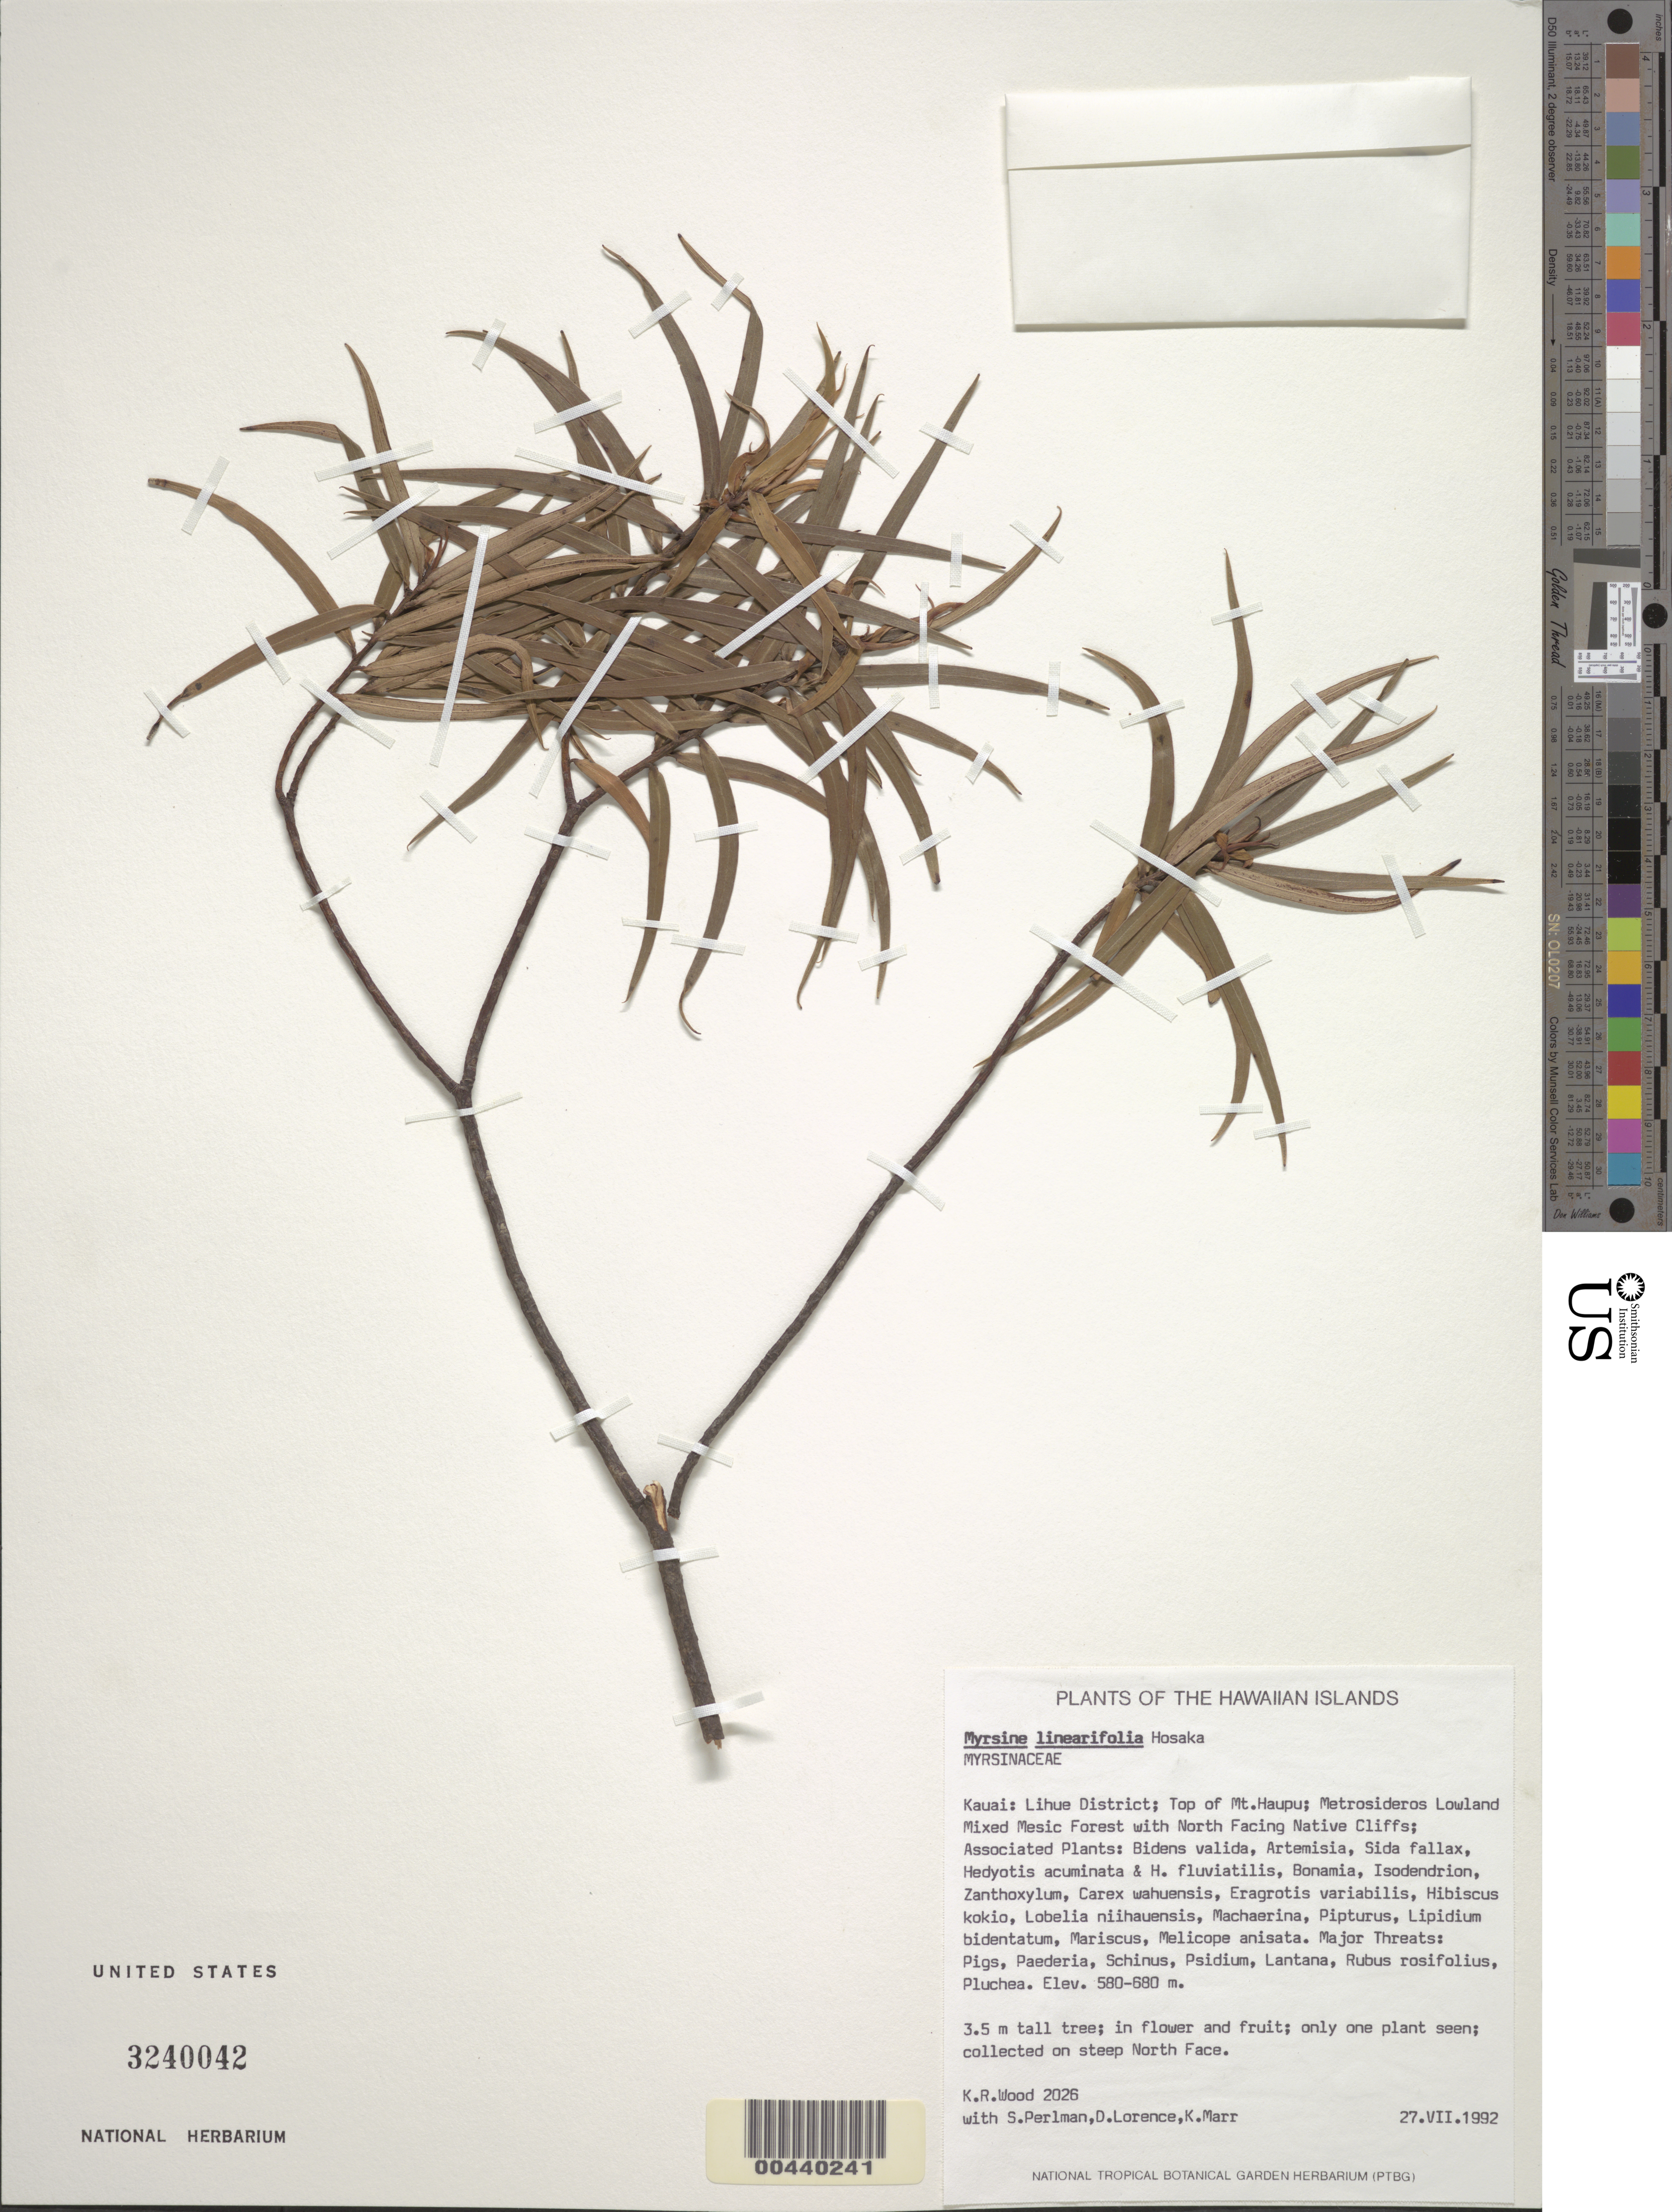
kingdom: Plantae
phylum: Tracheophyta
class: Magnoliopsida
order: Ericales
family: Primulaceae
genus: Myrsine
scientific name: Myrsine linearifolia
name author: Hosaka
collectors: K. R. Wood, S. P. Perlman, D. Lorence & K. Marr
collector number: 2026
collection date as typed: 27 Jul 1992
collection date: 1992-07-27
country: United States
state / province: Hawaii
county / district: Kauai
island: Kaua'i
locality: Lihue District; Top of Mt. Haupu; North Facing Native Cliffs, collected on steep North Face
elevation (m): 580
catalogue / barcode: US 3240042